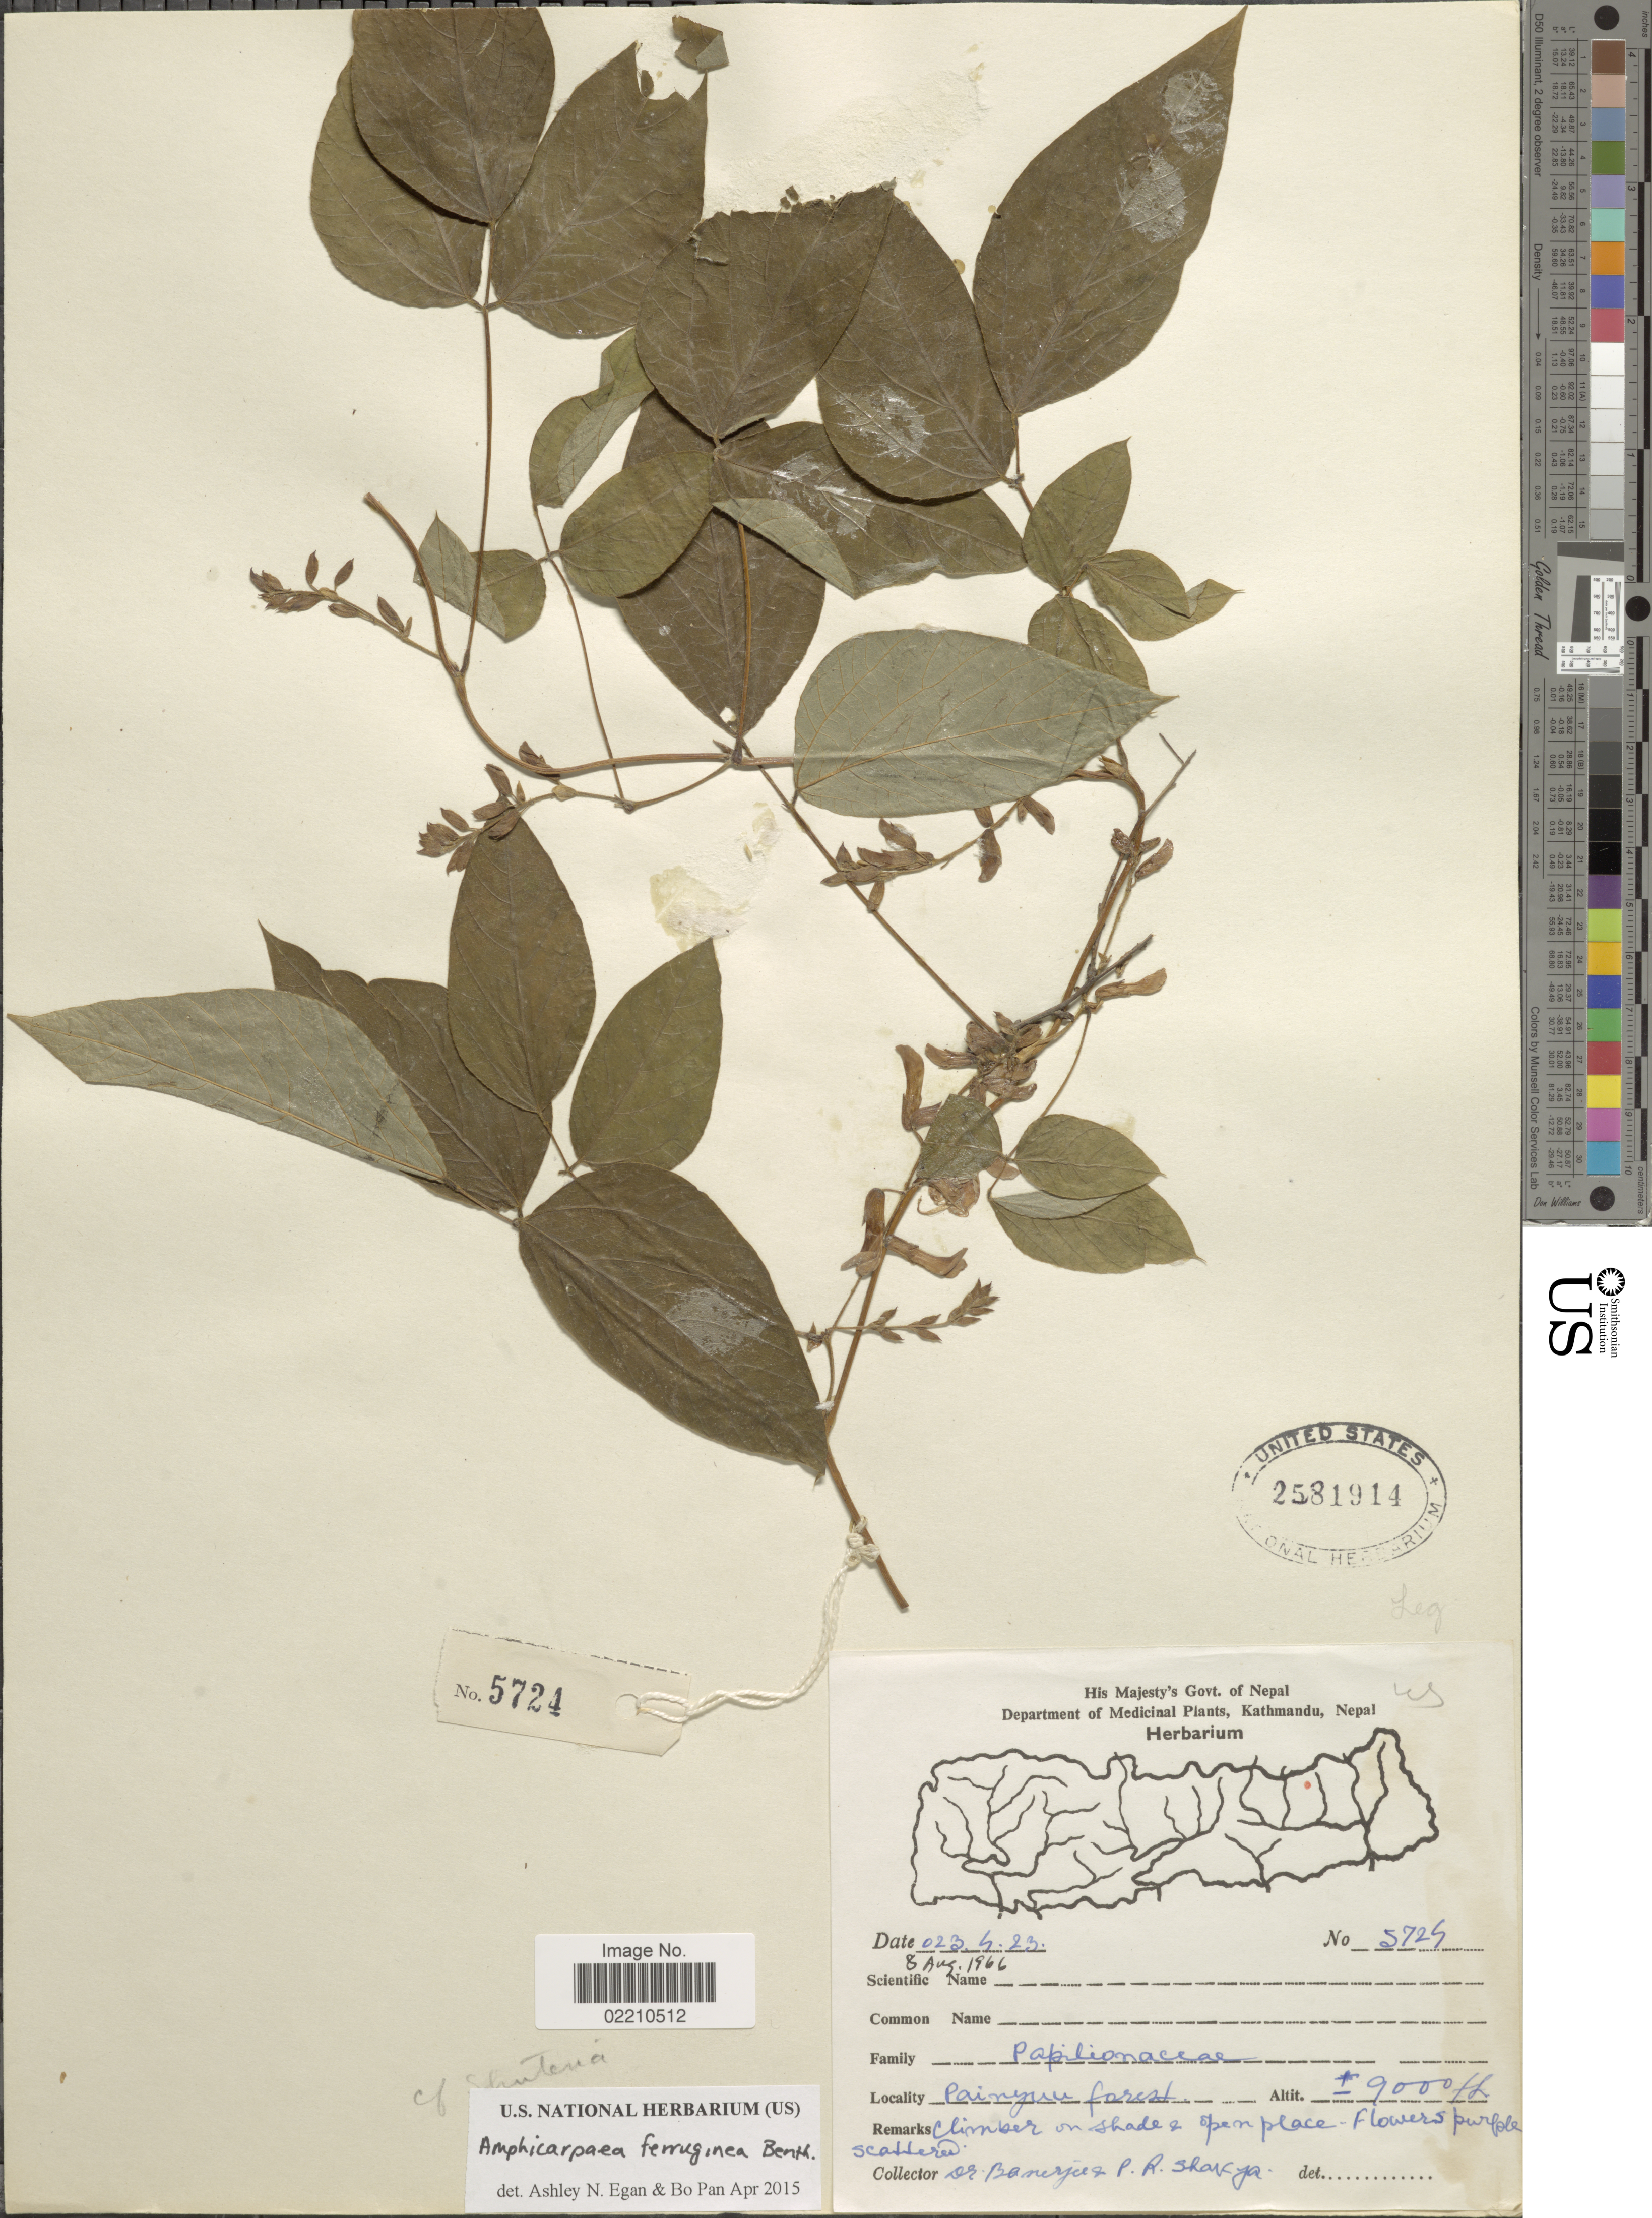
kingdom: Plantae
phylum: Tracheophyta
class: Magnoliopsida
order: Fabales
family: Fabaceae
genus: Amphicarpaea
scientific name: Amphicarpaea ferruginea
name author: Benth.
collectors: -. Banerjee & P. Shakya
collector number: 5729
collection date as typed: Transcribed d/m/y: 23/4/23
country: Nepal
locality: Paineyse forest [interpreted]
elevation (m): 2743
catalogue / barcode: US 2581914